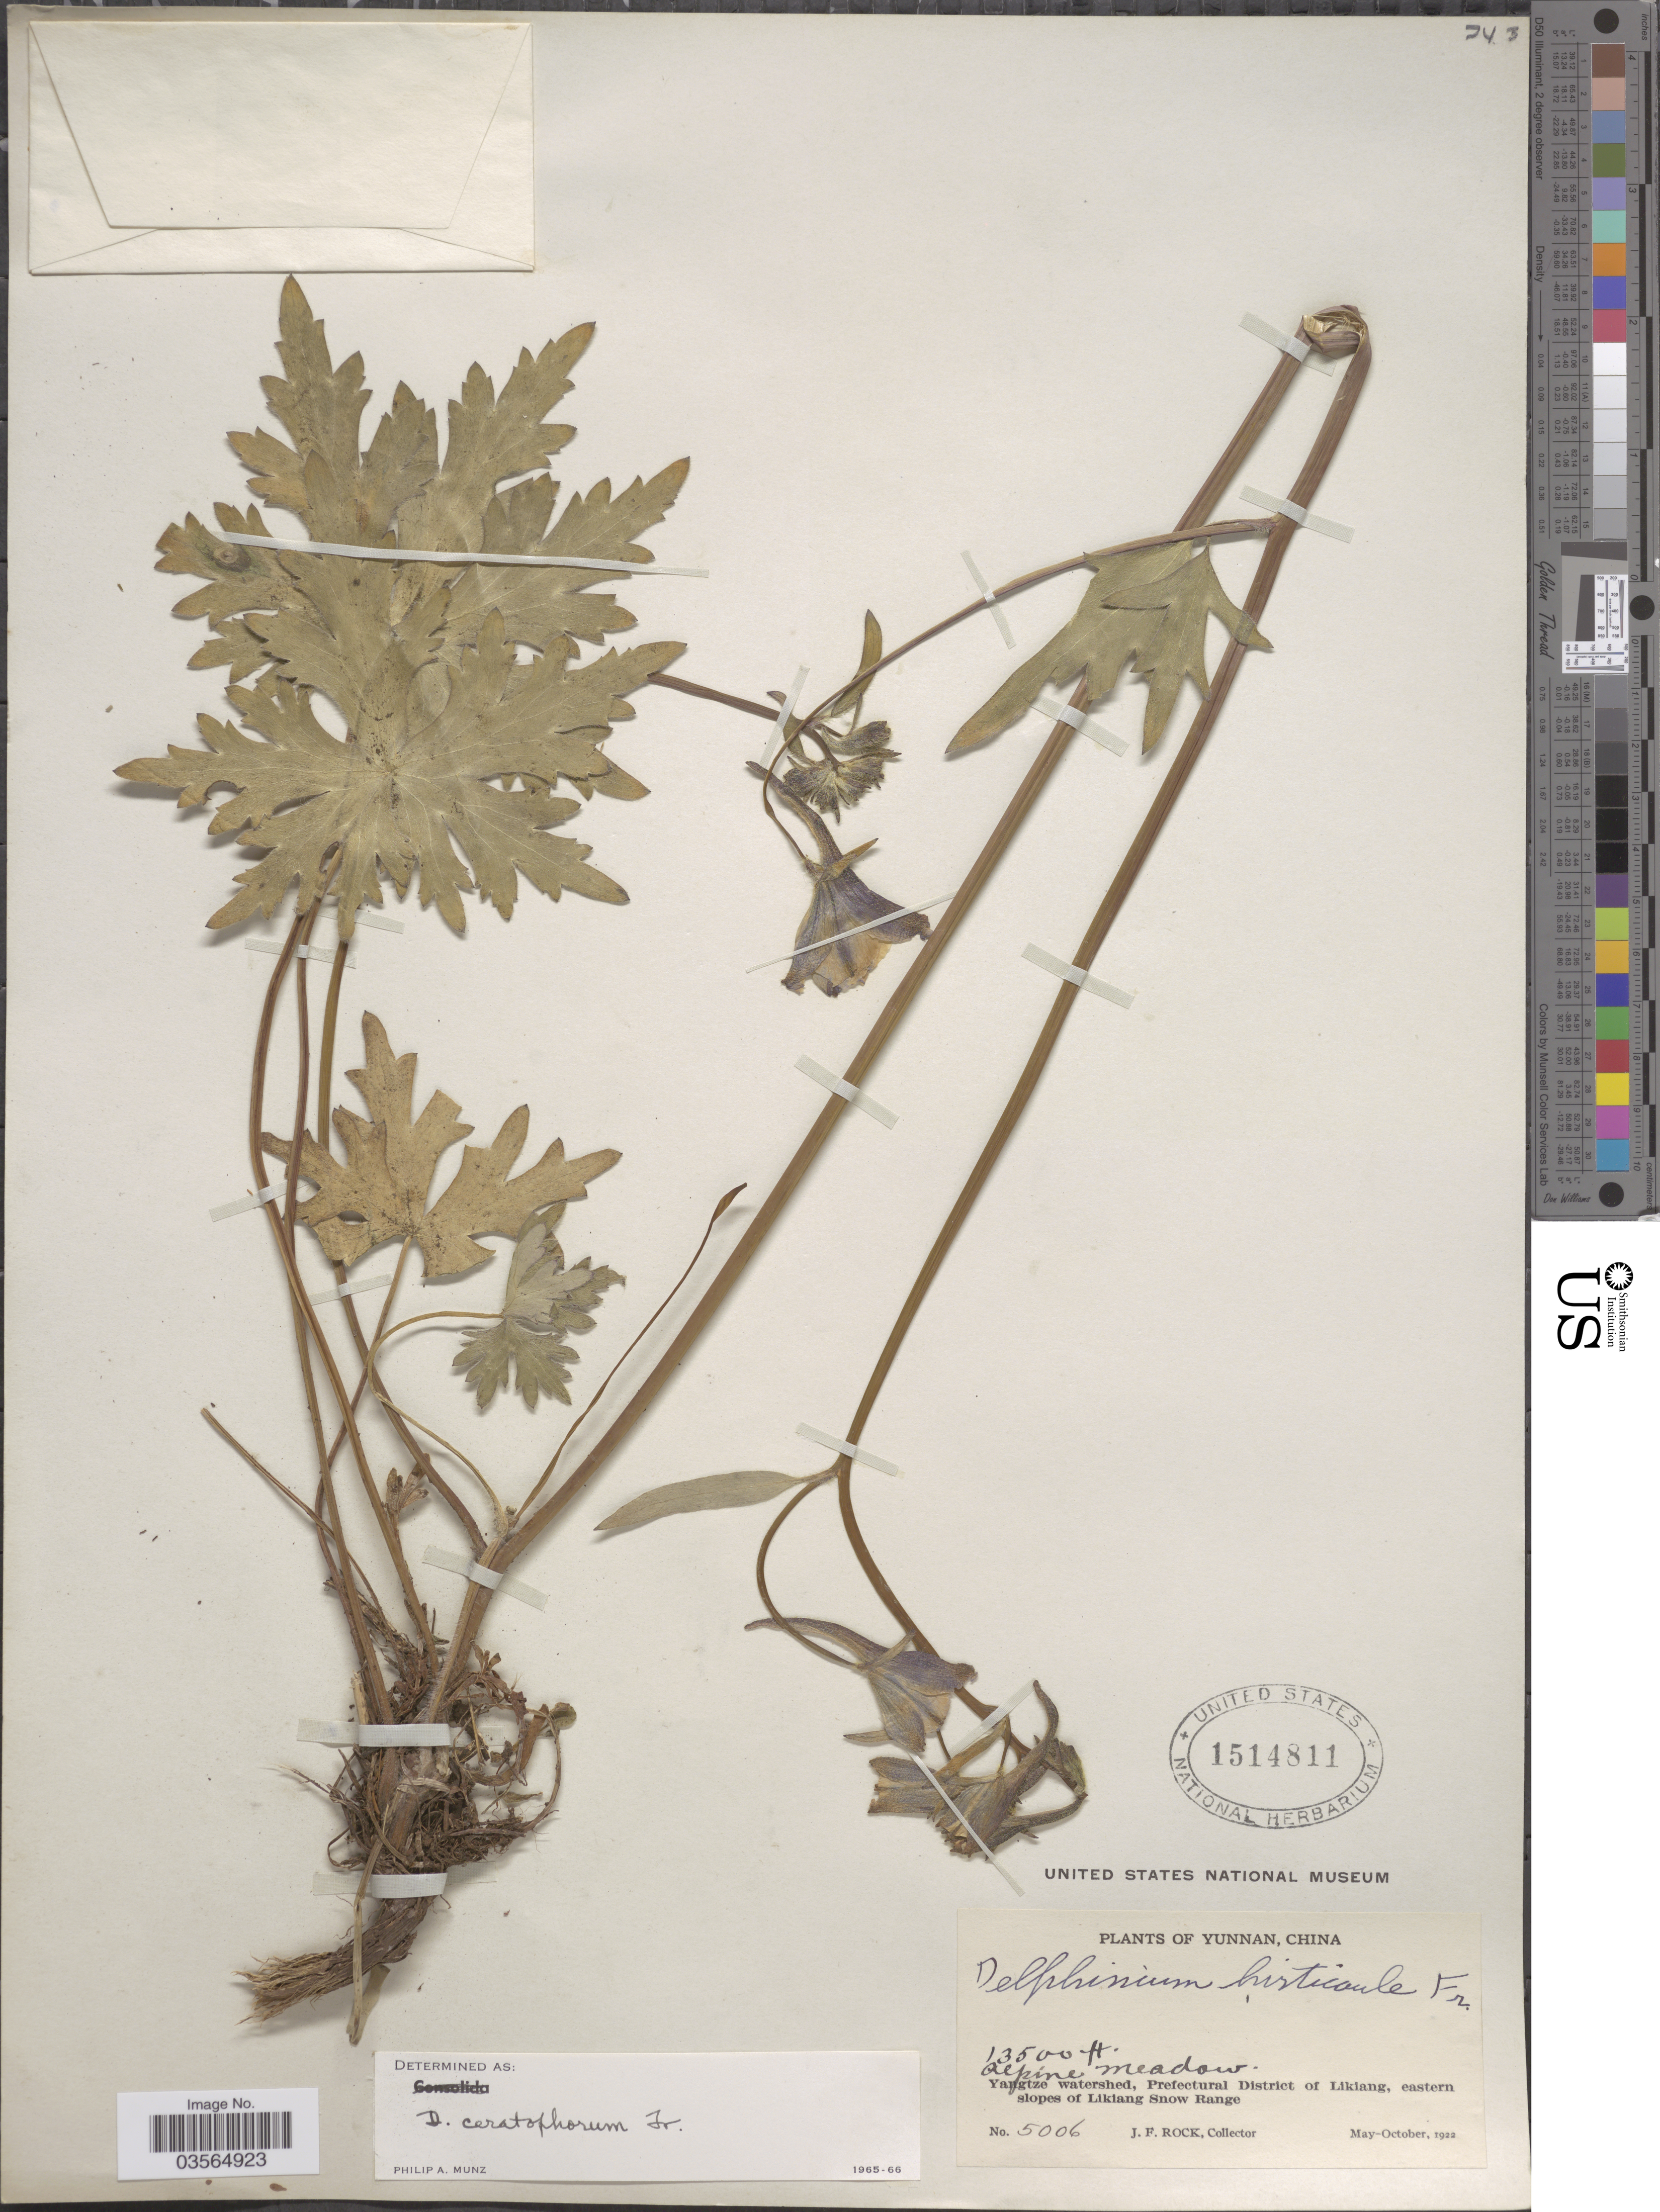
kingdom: Plantae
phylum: Tracheophyta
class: Magnoliopsida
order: Ranunculales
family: Ranunculaceae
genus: Delphinium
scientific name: Delphinium ceratophorum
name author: Franch.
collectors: J. Rock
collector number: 5006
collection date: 1922-05/1922-10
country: China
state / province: Yunnan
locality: Yangtze watershed, Prefectural District of Likiang, eastern slopes of Likiang Snow Range.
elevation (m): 4115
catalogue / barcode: US 1514811